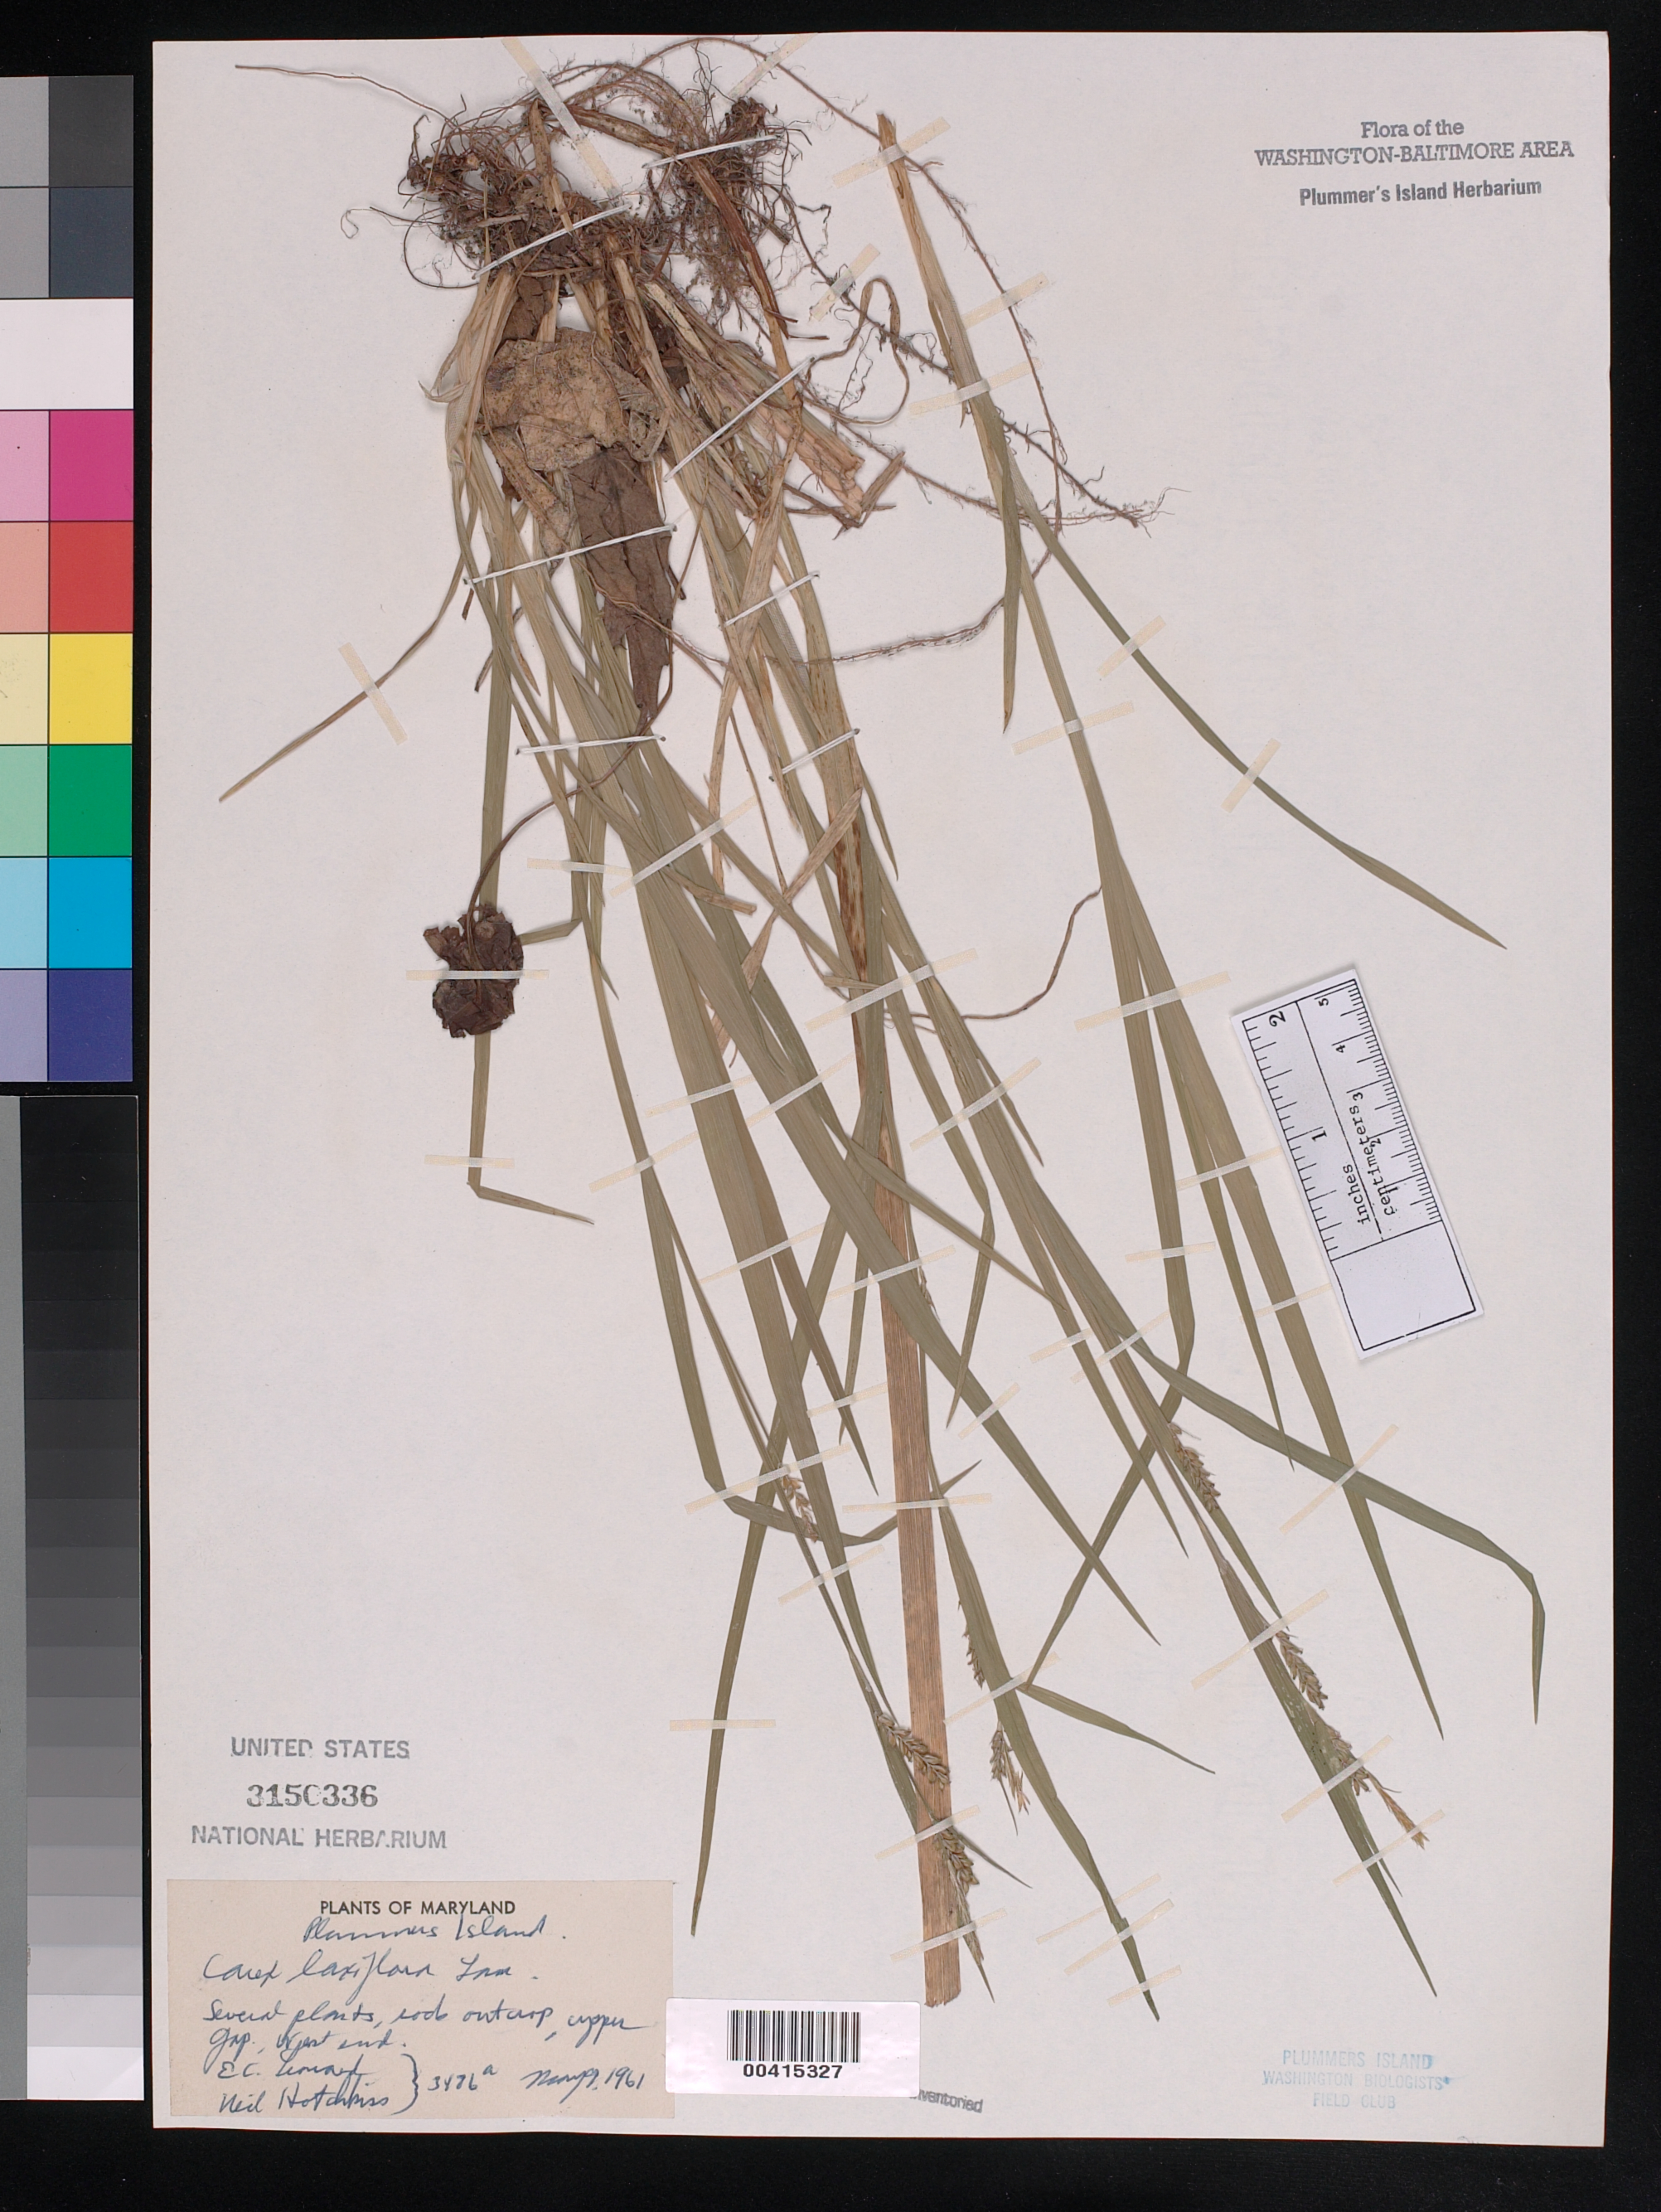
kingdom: Plantae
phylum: Tracheophyta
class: Liliopsida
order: Poales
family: Cyperaceae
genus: Carex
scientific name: Carex laxiflora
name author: Lam.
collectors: E. C. Leonard & N. Hotchkiss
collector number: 3476A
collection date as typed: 09 May 1961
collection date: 1961-05-09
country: United States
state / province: Maryland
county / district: Montgomery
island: Plummers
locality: Plummer's Island; Upper Gap, west end Plummers Island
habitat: Rock outcrop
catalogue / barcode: US 3150336